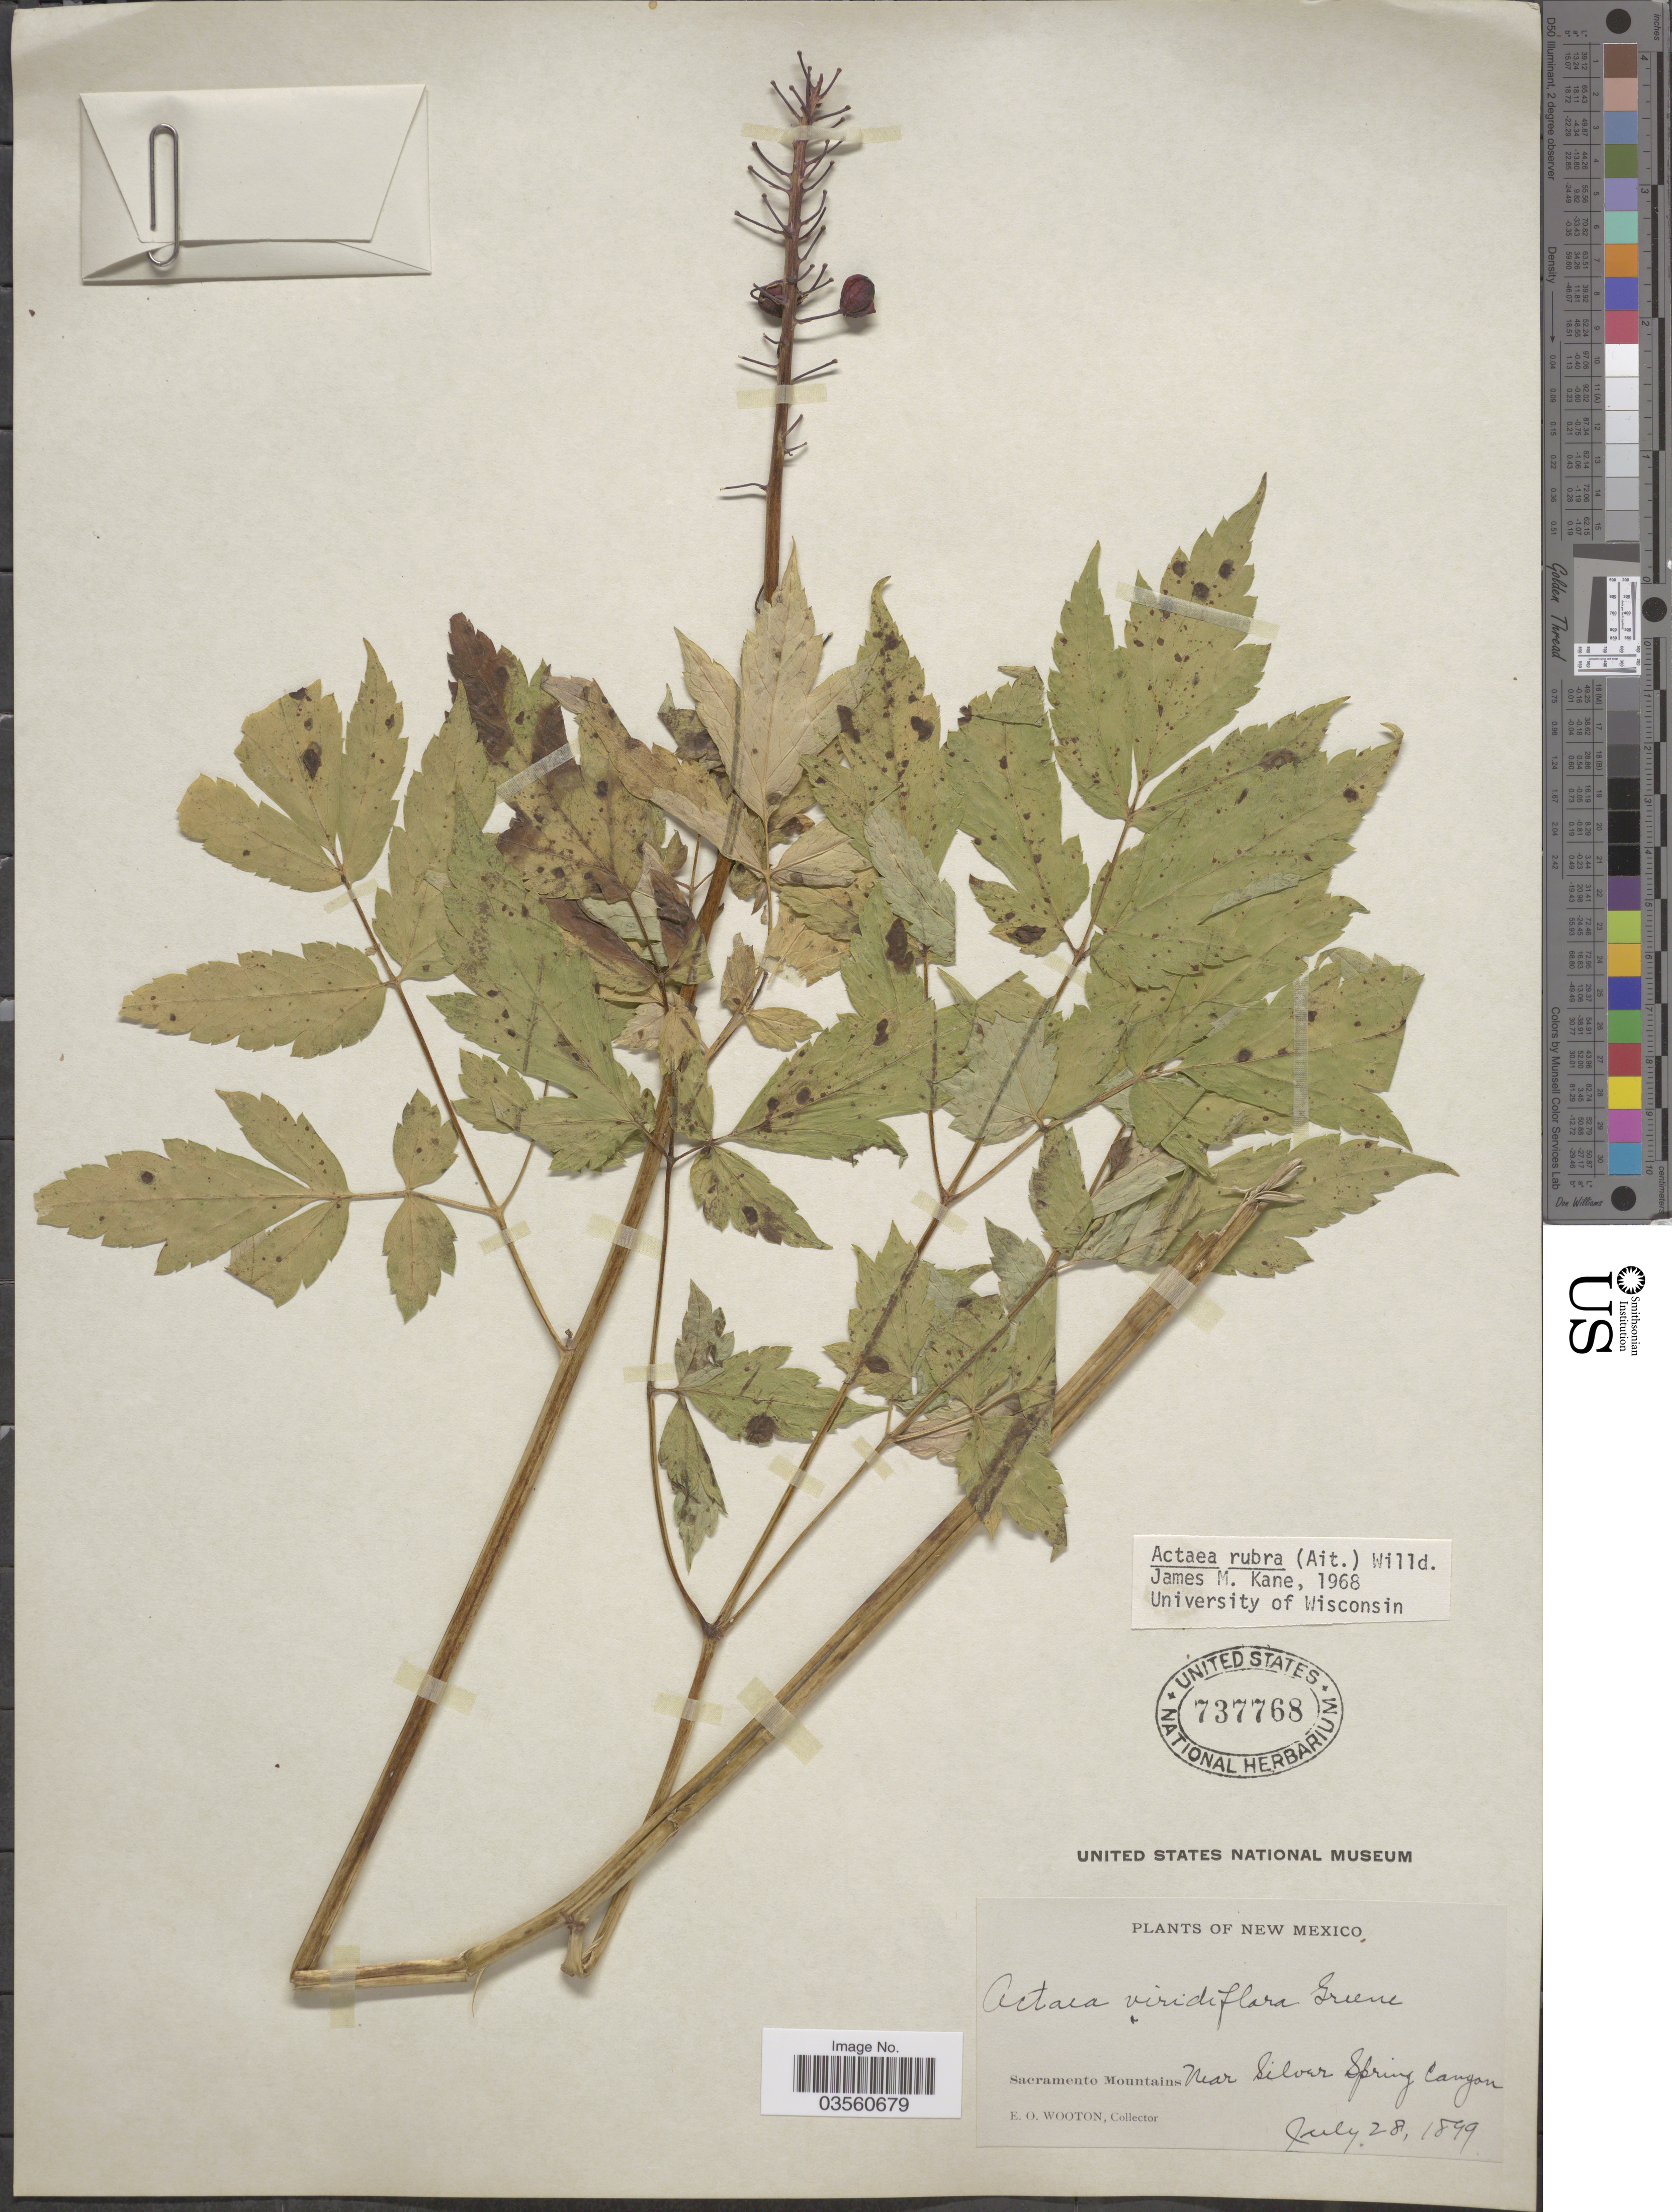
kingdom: Plantae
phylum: Tracheophyta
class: Magnoliopsida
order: Ranunculales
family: Ranunculaceae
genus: Actaea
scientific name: Actaea rubra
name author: (Aiton) Willd.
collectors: E. O. Wooton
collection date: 1899-07-28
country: United States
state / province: New Mexico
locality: Sacramento Mountains. Near Silver Spring Canyon.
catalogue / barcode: US 737768